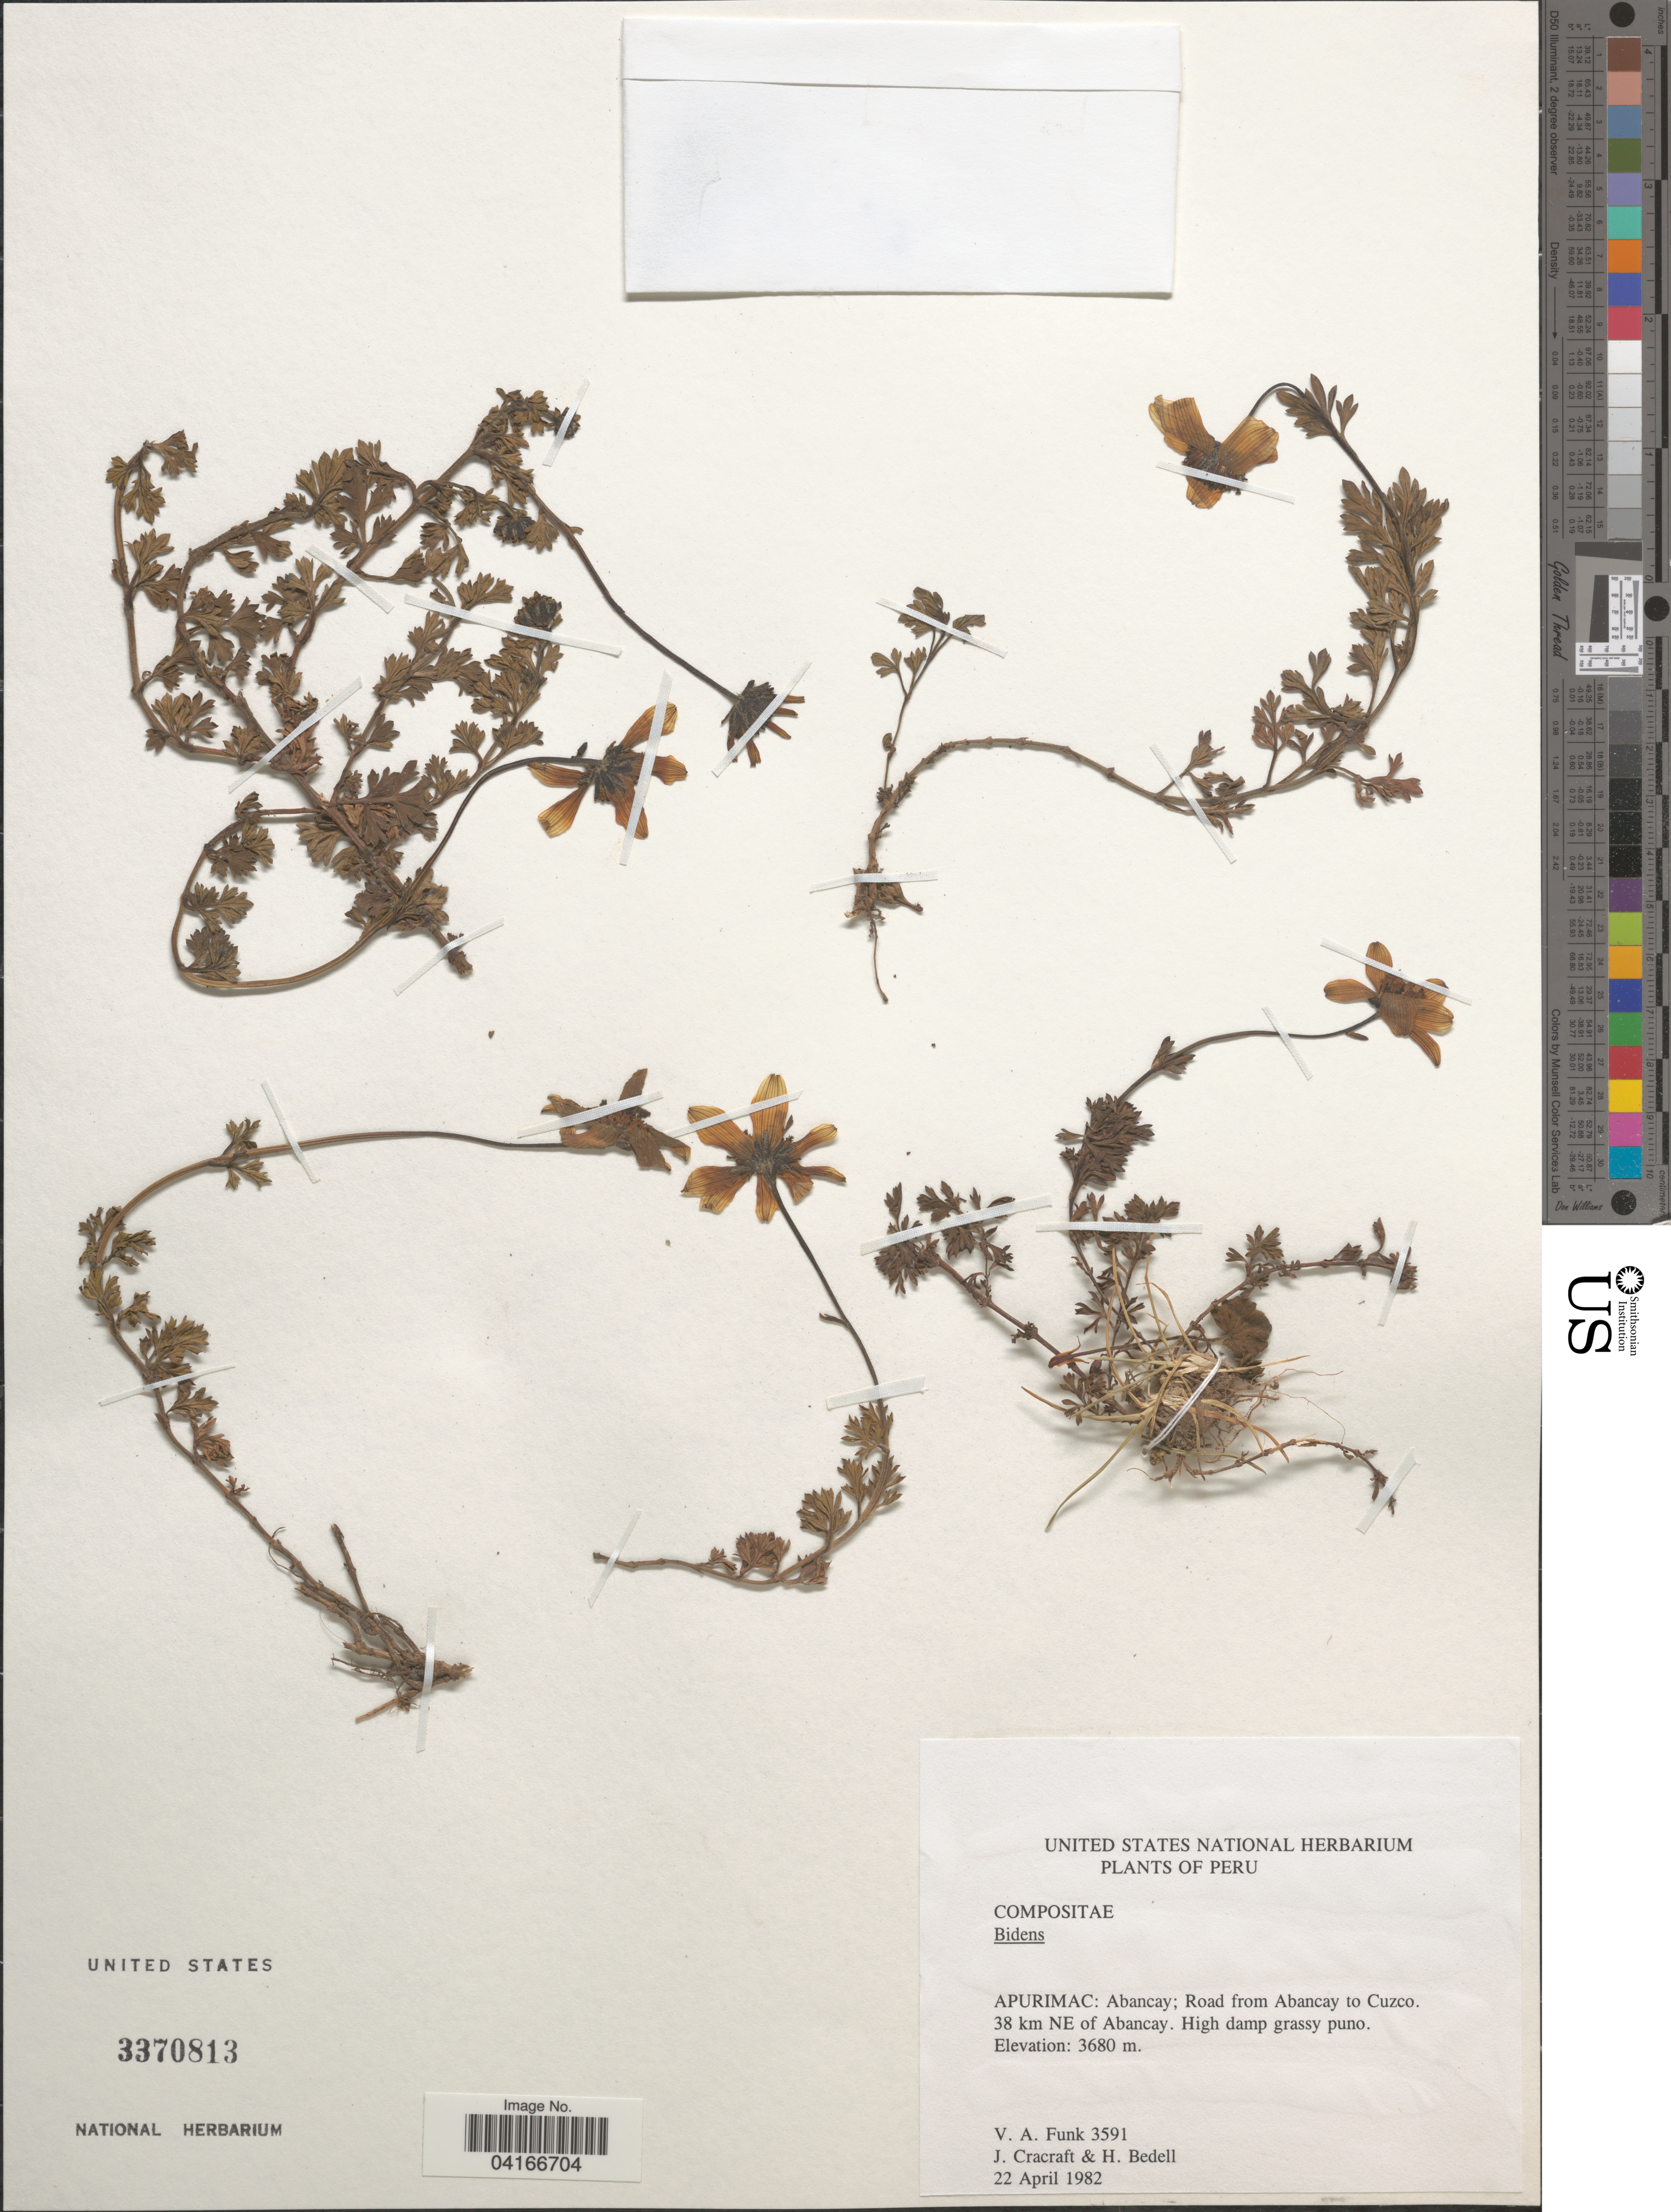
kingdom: Plantae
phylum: Tracheophyta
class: Magnoliopsida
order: Asterales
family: Asteraceae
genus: Bidens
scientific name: Bidens sp.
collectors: V. Funk, J. L. Cracraft & H. Bedell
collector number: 3591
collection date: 1982-04-22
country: Peru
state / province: Apurimac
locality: Abancay; Road from Abancay to Cuzco. 38 km NE of Abancay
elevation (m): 3680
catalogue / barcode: US 3370813